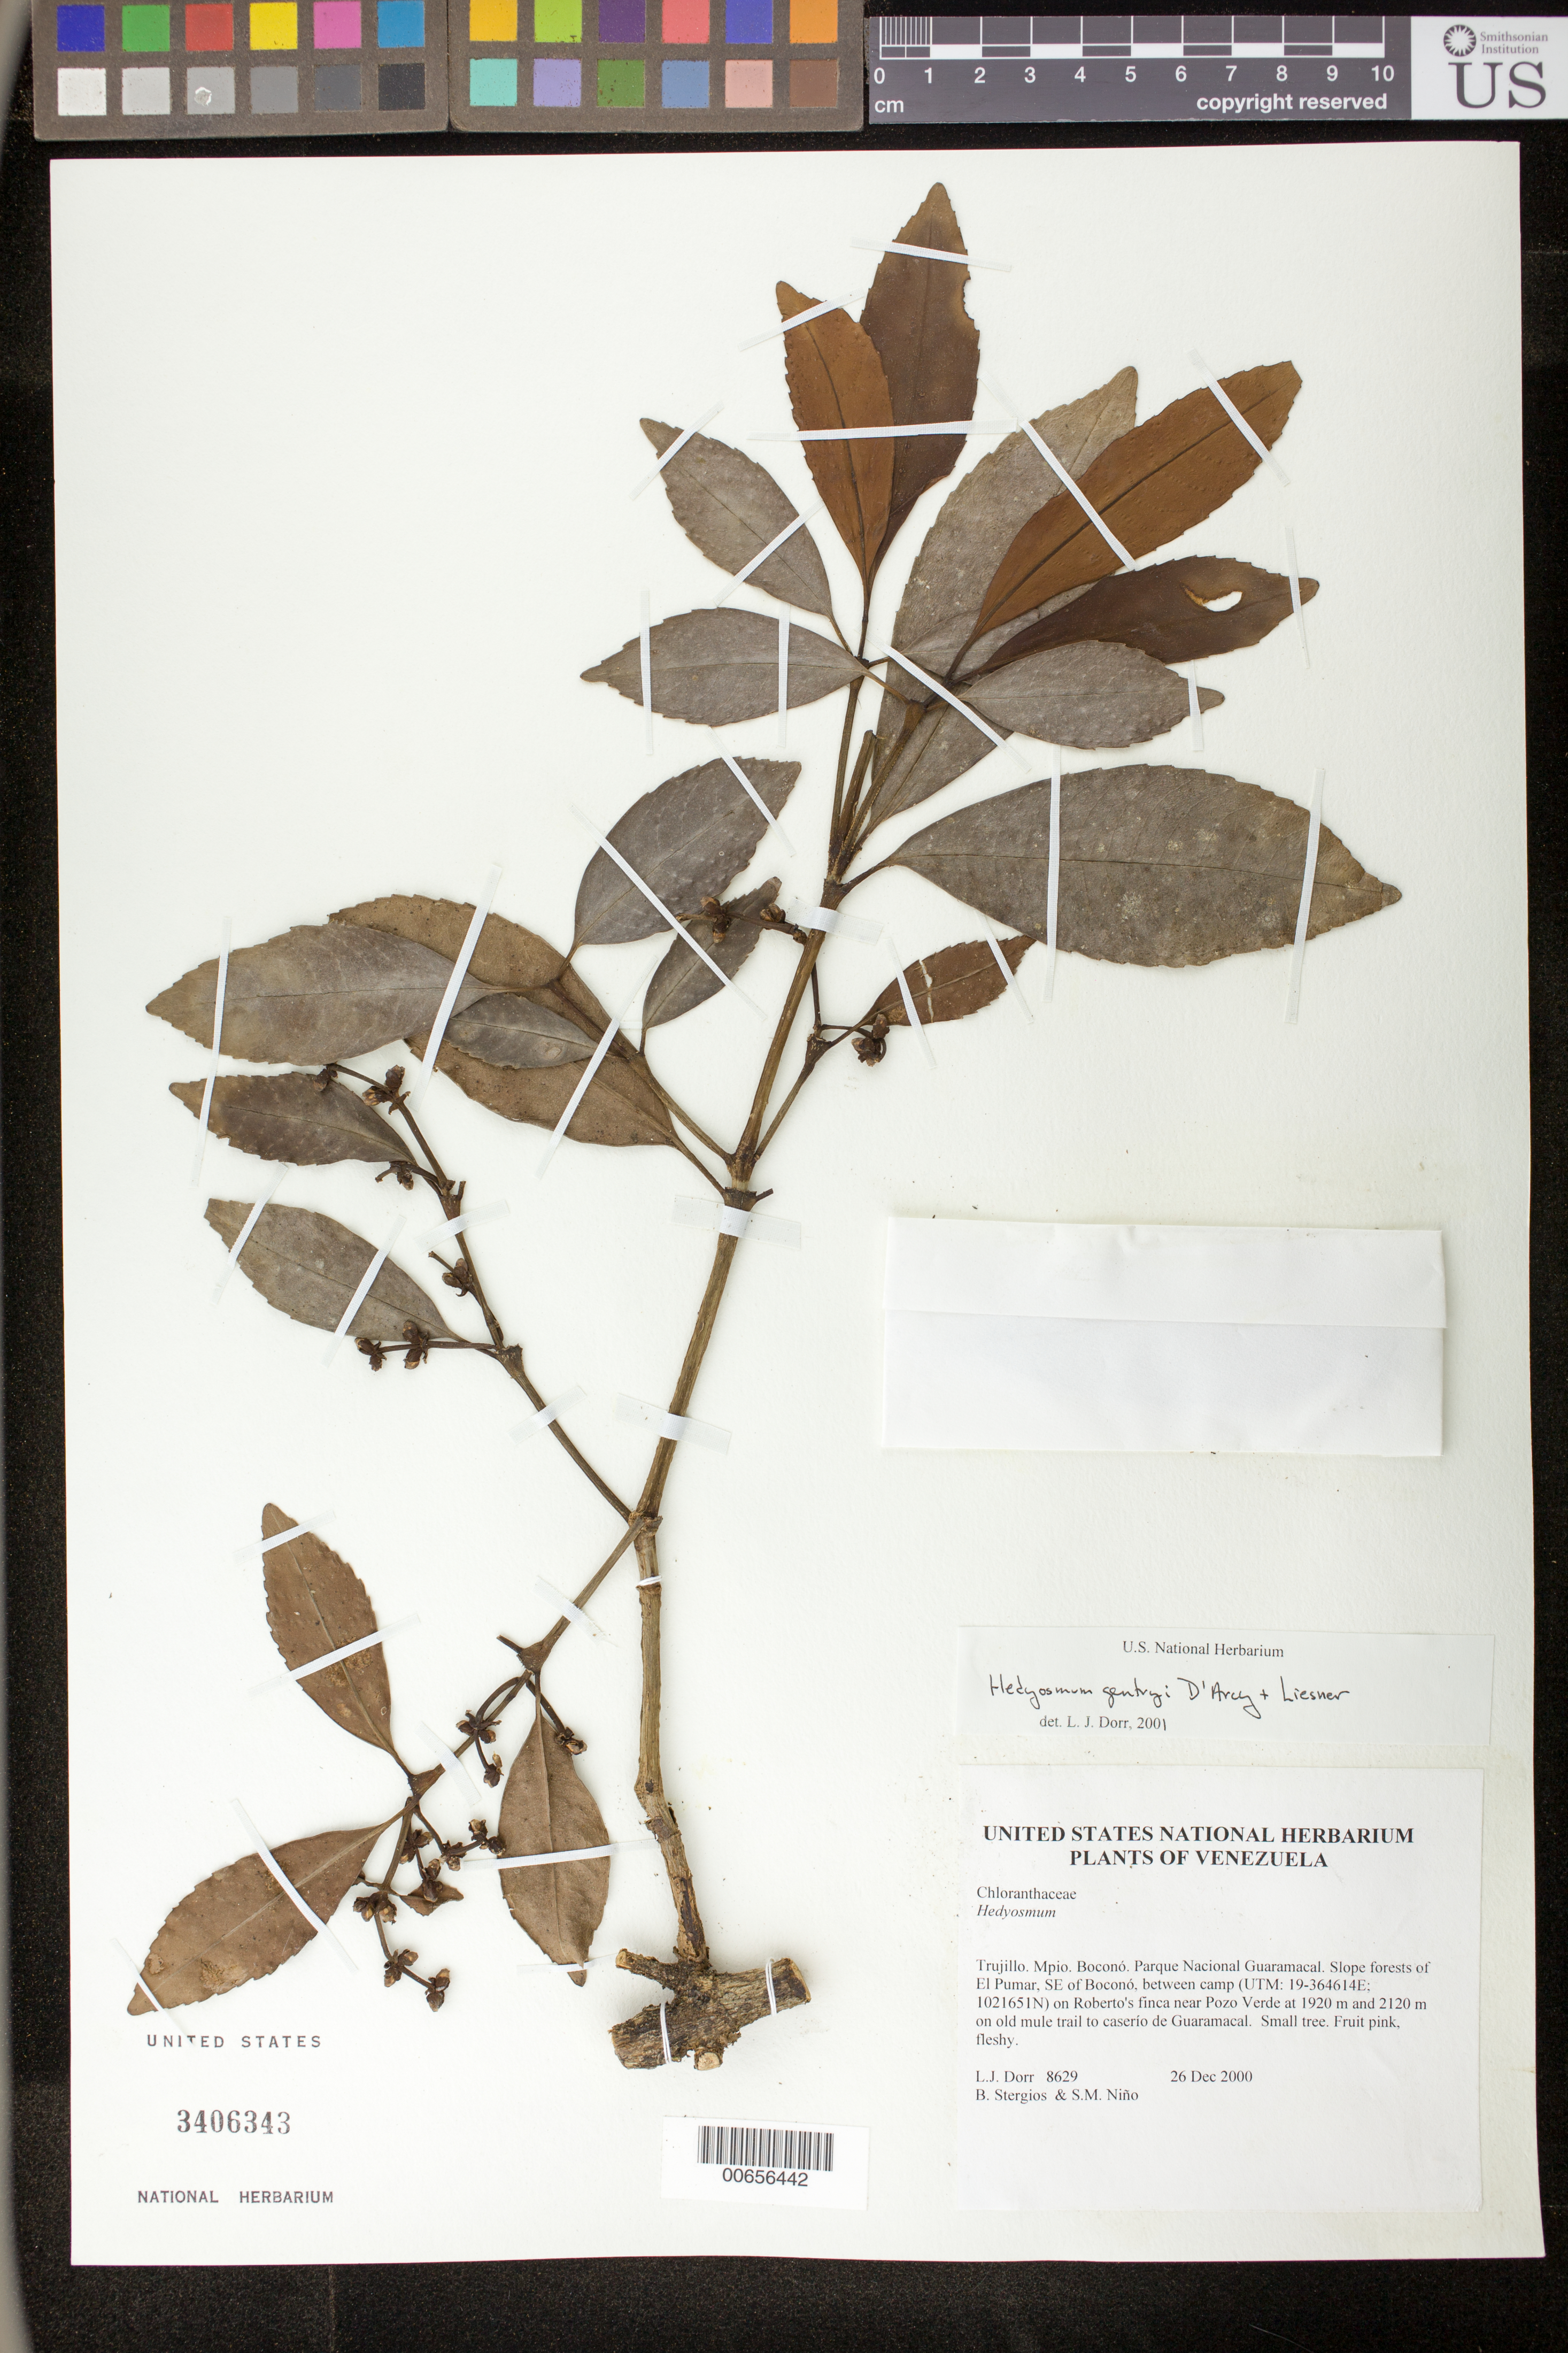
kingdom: Plantae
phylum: Tracheophyta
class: Magnoliopsida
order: Chloranthales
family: Chloranthaceae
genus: Hedyosmum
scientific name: Hedyosmum gentryi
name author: D'Arcy & Liesner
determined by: Dorr, L. J., (BOT), Smithsonian Institution - National Museum of Natural History (UNITED STATES)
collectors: L. J. Dorr, B. G. Stergios & S. M. Niño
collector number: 8629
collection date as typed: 26 Dec 2000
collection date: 2000-12-26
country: Venezuela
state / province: Trujillo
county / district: Boconó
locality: Parque Nacional Guaramacal. El Pumar, SE of Boconó, between camp on Roberto's finca near Pozo Verde at 1920 m and 2120 m on old mule trail to caserío de Guaramacal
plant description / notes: BM, PORT, TEX, US, VEN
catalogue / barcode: US 3406343